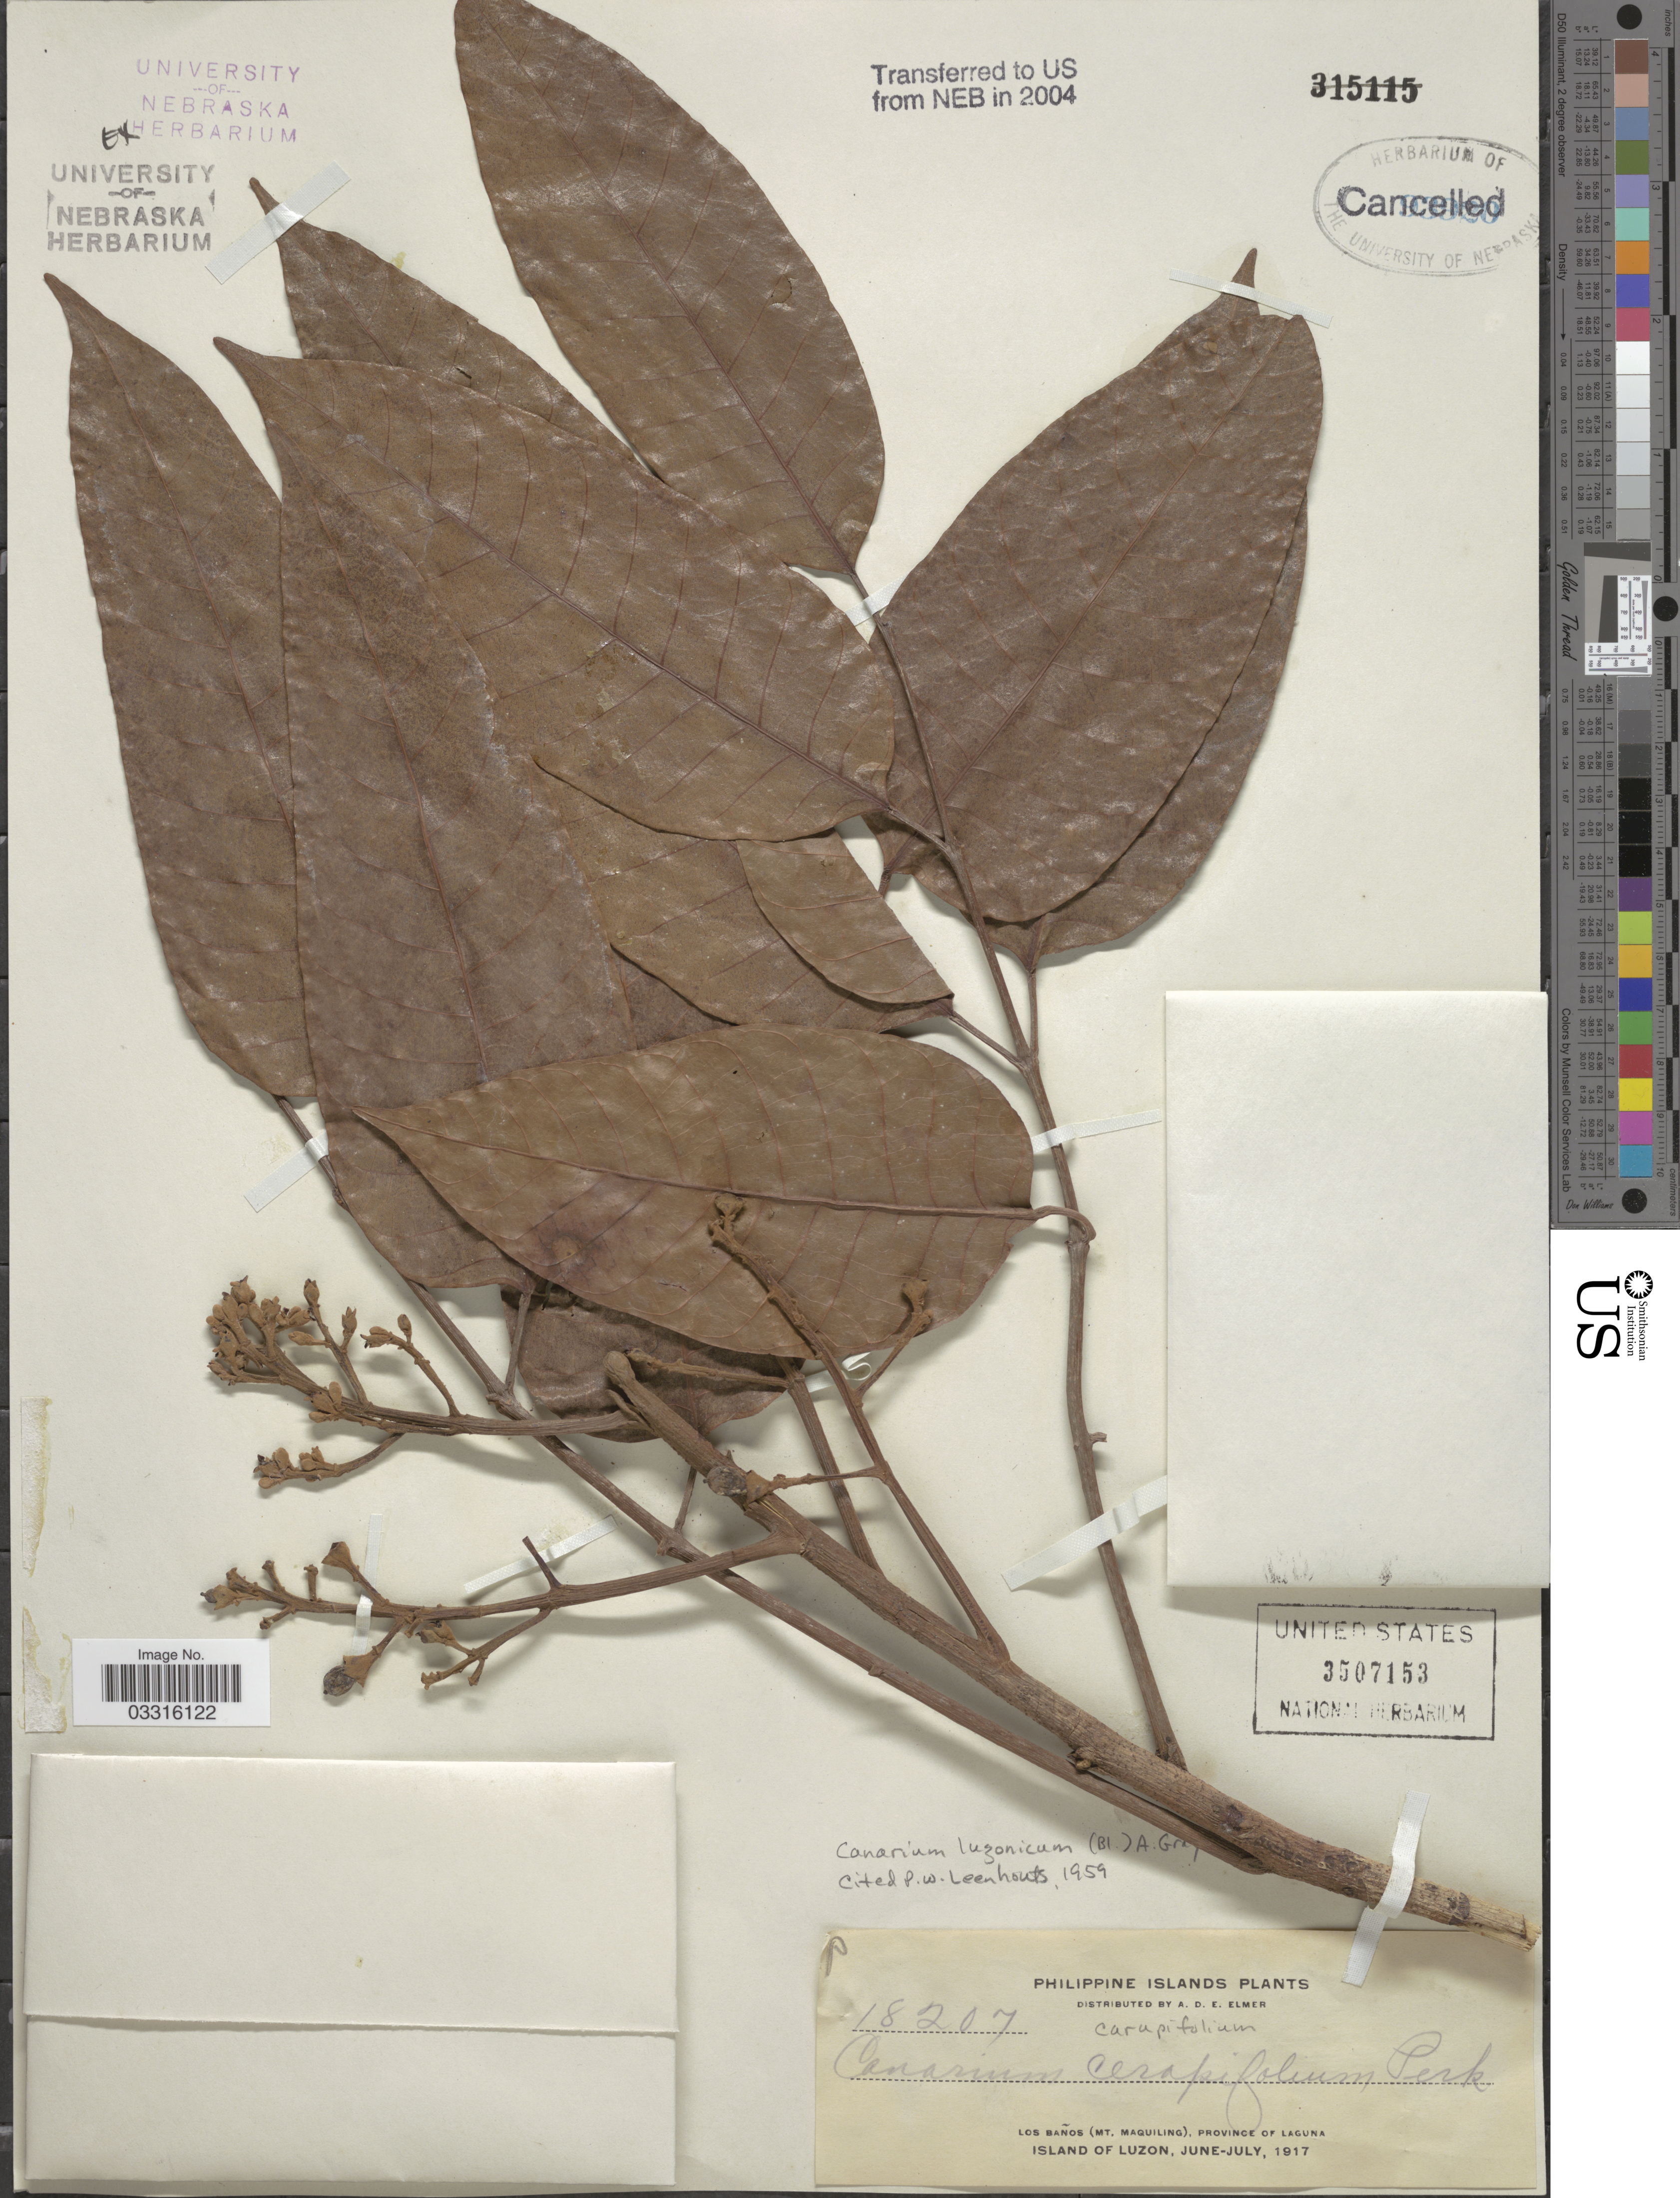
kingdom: Plantae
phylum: Tracheophyta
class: Magnoliopsida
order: Sapindales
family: Burseraceae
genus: Canarium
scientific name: Canarium luzonicum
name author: (Blume) A. Gray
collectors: A. D. E. Elmer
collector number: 18207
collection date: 1917-06/1917-07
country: Philippines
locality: Los Baños (Mt. Maquiling), Province of Laguna. Island of Luzon.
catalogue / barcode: US 3507153